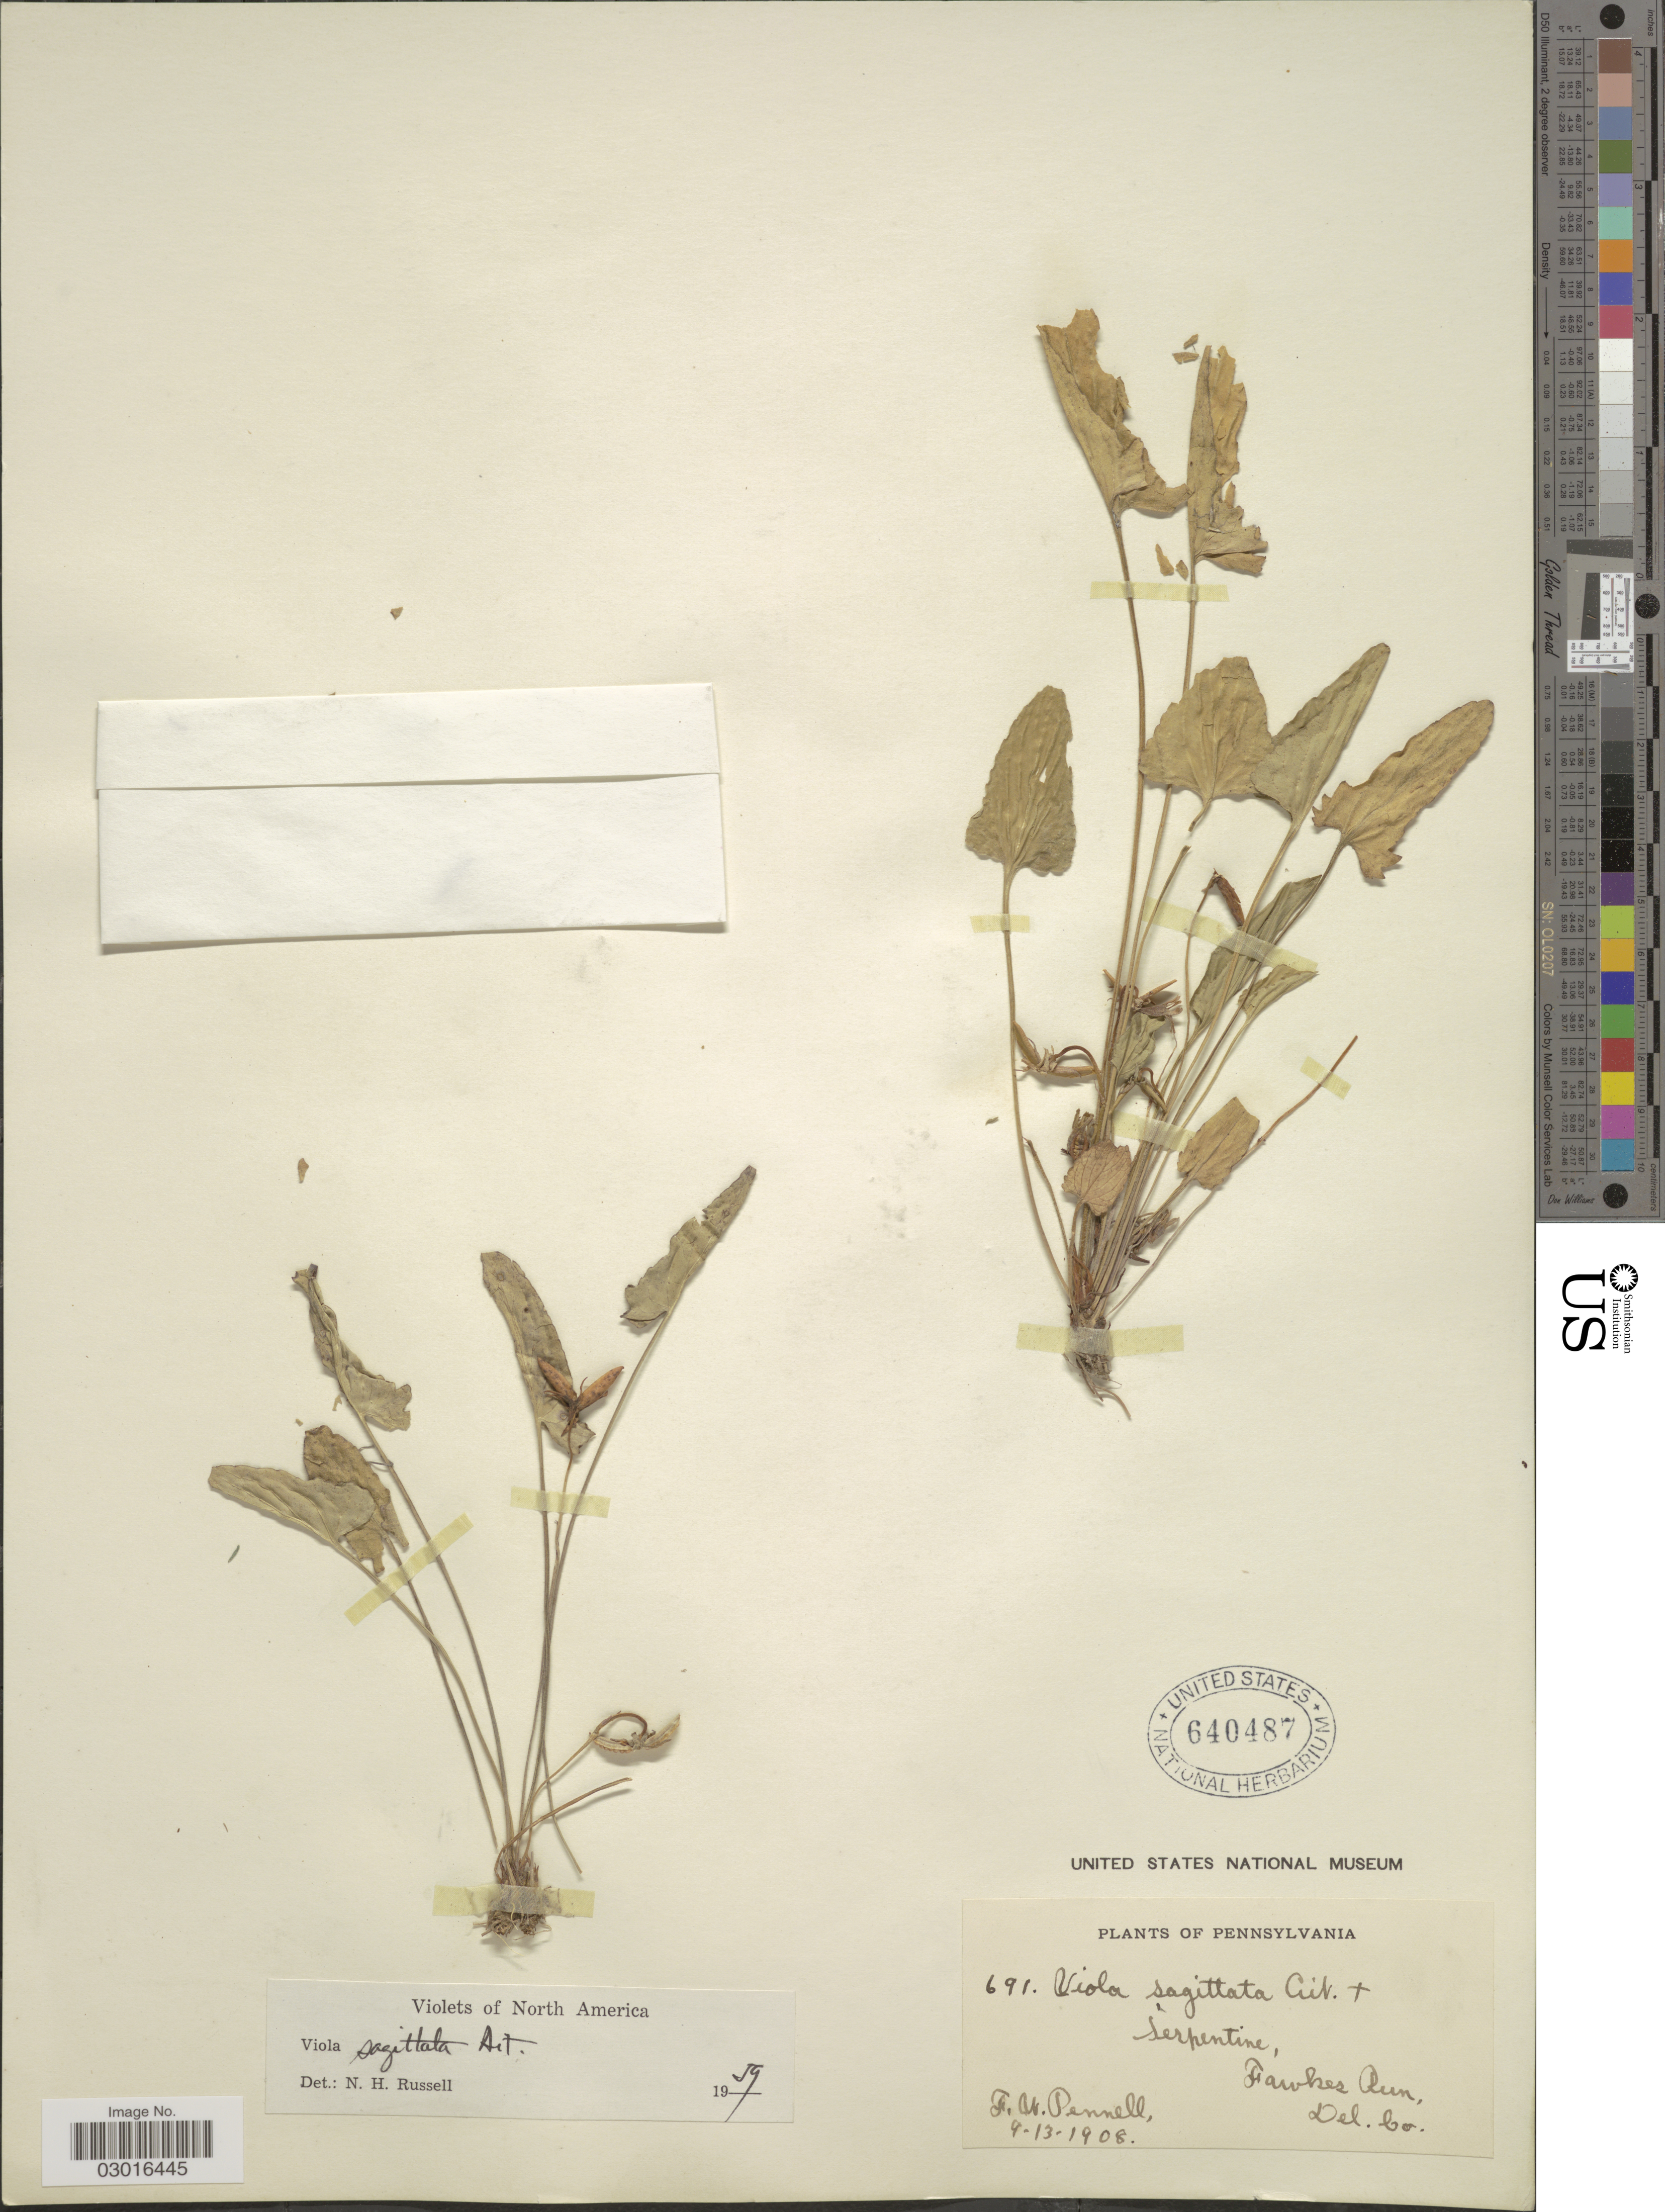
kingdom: Plantae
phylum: Tracheophyta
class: Magnoliopsida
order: Malpighiales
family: Violaceae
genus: Viola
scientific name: Viola sagittata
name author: Aiton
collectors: F. W. Pennell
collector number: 691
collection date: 1908-09-13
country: United States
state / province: Pennsylvania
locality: Serpentine, Fawkes Run, Del. Co.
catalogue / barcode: US 640487